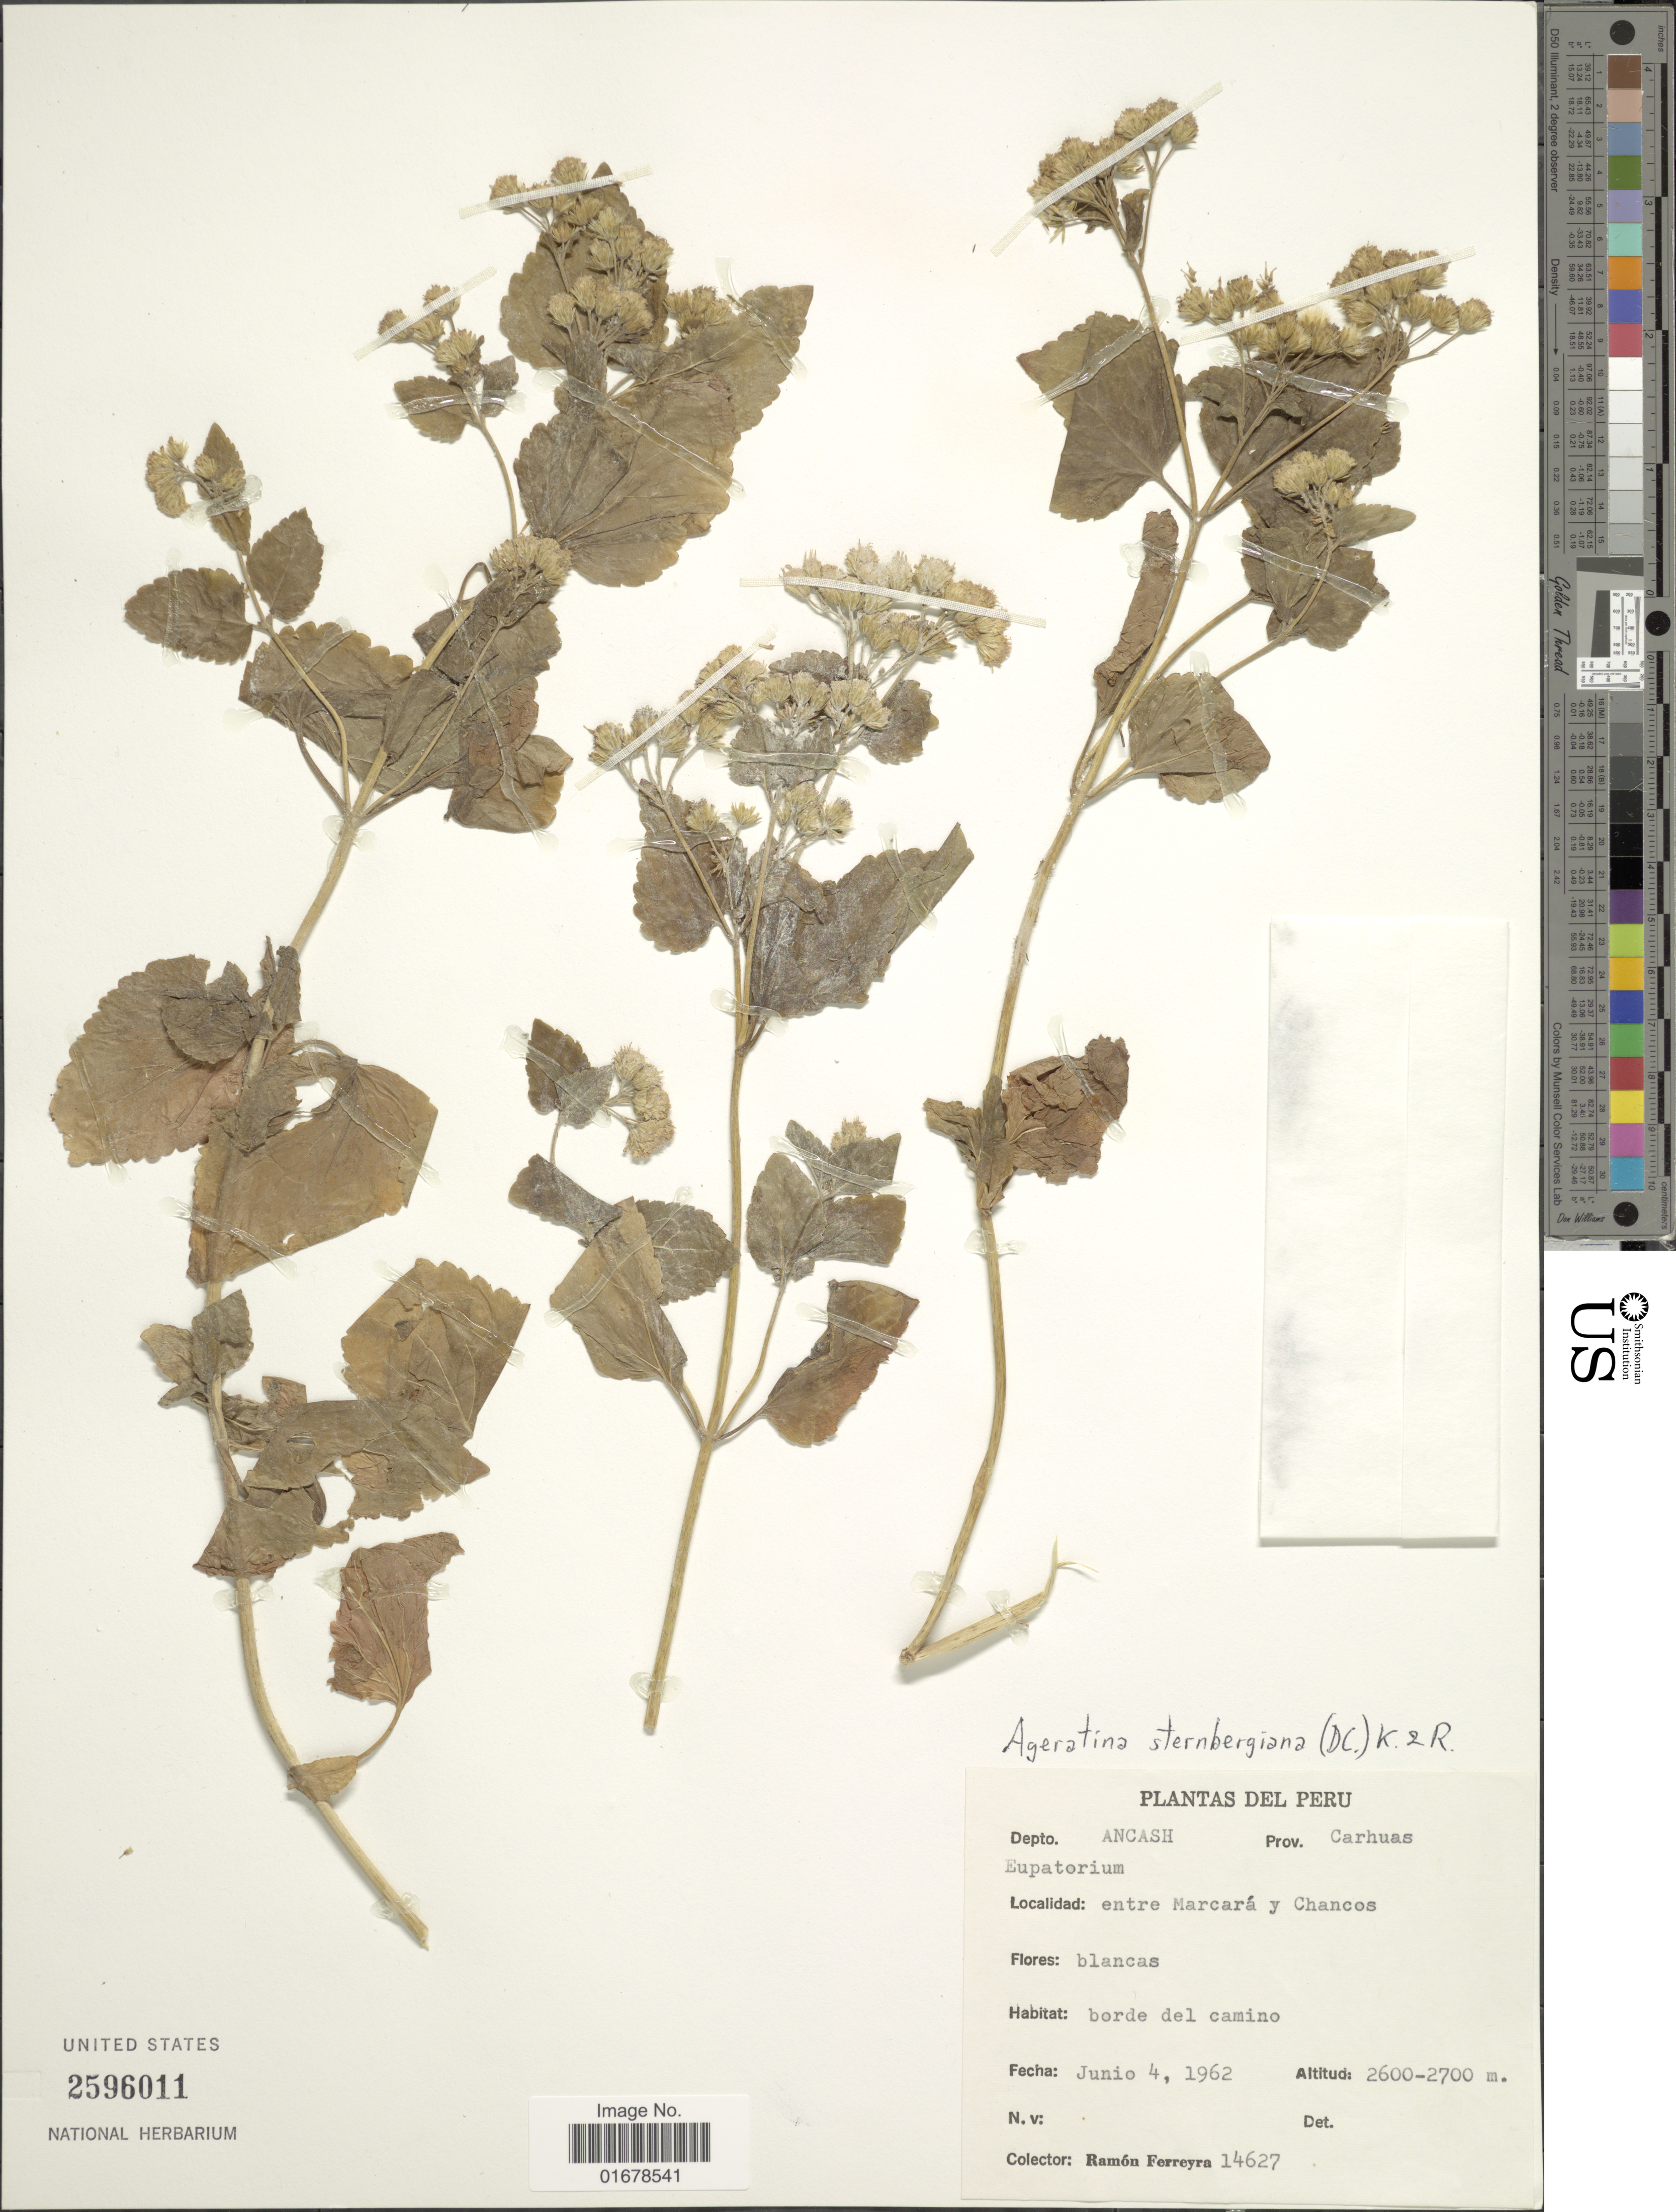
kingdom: Plantae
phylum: Tracheophyta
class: Magnoliopsida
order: Asterales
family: Asteraceae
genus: Ageratina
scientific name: Ageratina sternbergiana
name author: (DC.) R.M. King & H. Rob.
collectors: R. A. Ferreyra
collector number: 14627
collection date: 1962-06-04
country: Peru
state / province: Ancash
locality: Depto. Anvash, Prov. Carhuas, Entre Marcara u Chancos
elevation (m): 2600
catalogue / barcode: US 2596011